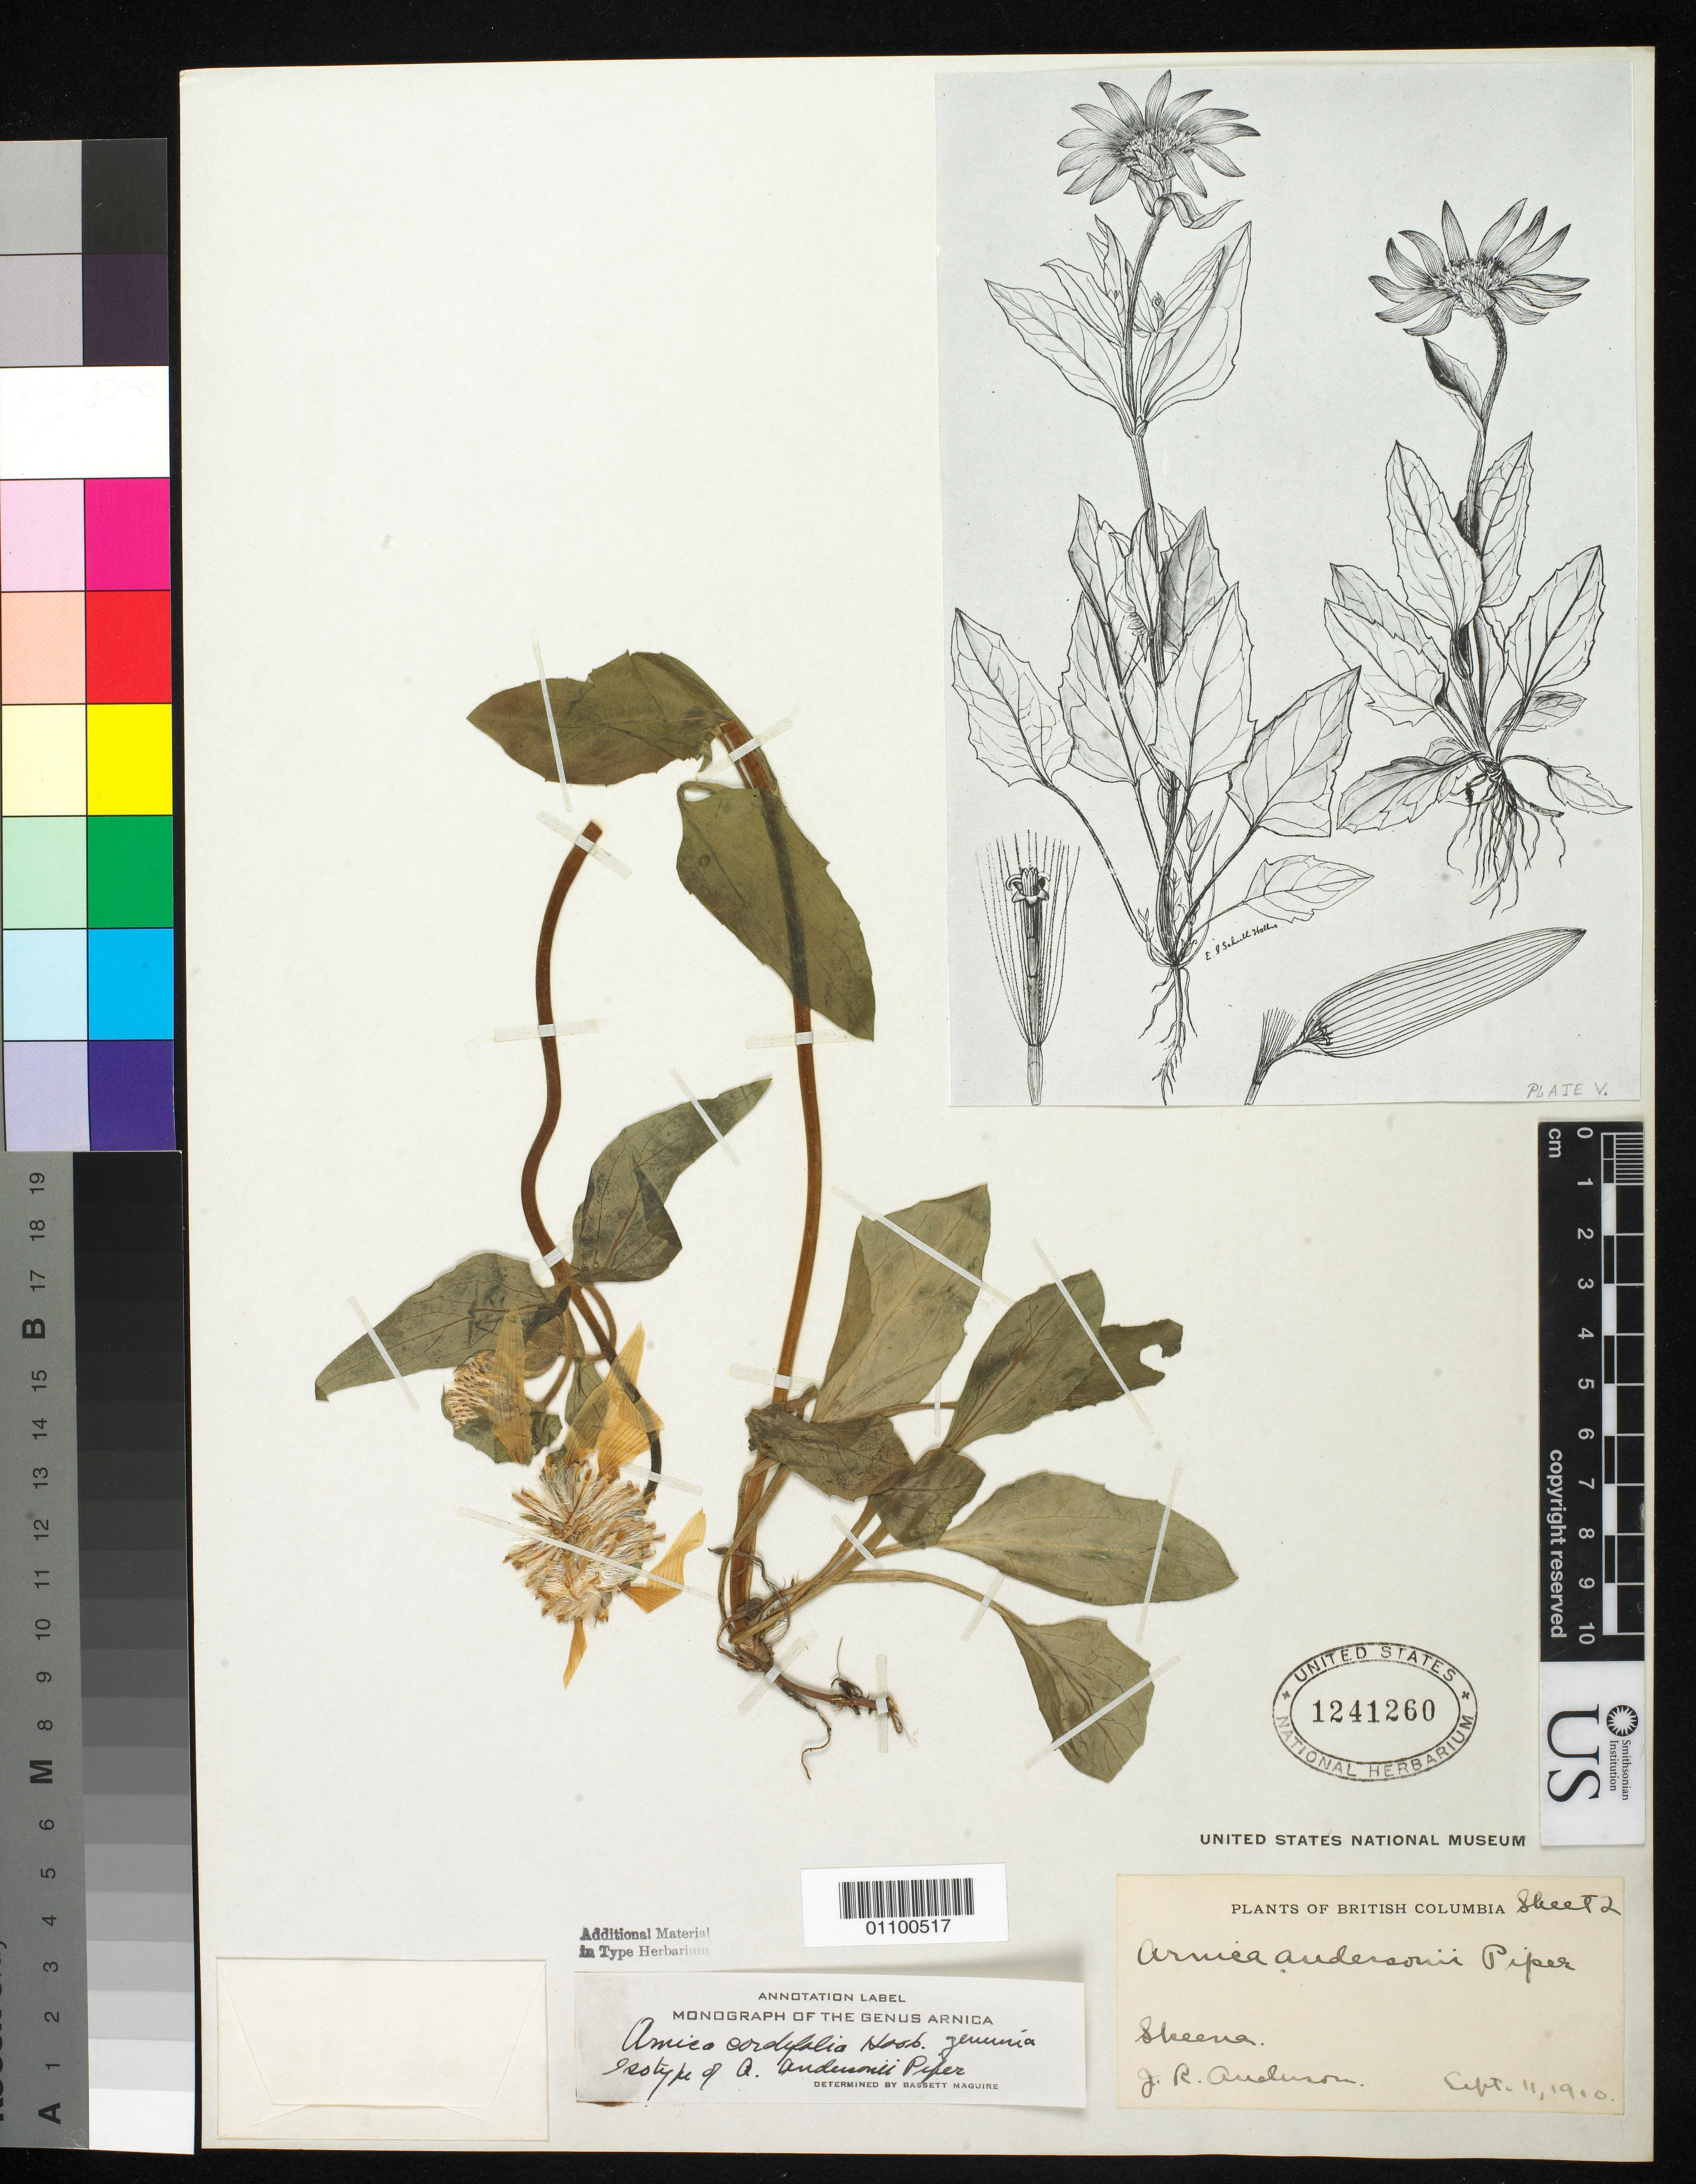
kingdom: Plantae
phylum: Tracheophyta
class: Magnoliopsida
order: Asterales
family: Asteraceae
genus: Arnica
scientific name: Arnica andersonii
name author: Piper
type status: Holotype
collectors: J. R. Anderson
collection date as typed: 11 Sep 1910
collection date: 1910-09-11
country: Canada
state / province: British Columbia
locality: Skeena.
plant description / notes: Anderson s.n. is mounted on 3 consecutively numbered & cross-referenced sheets (USNH 1241259, 1241260, 1241261); the latter two are annotated "sheet 2" & "sheet 3", respectively. Only the first sheet is annotated "Type" and B. Maguire (undated) annotated the other 2 sheets as "isotypes".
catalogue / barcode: US 1241260